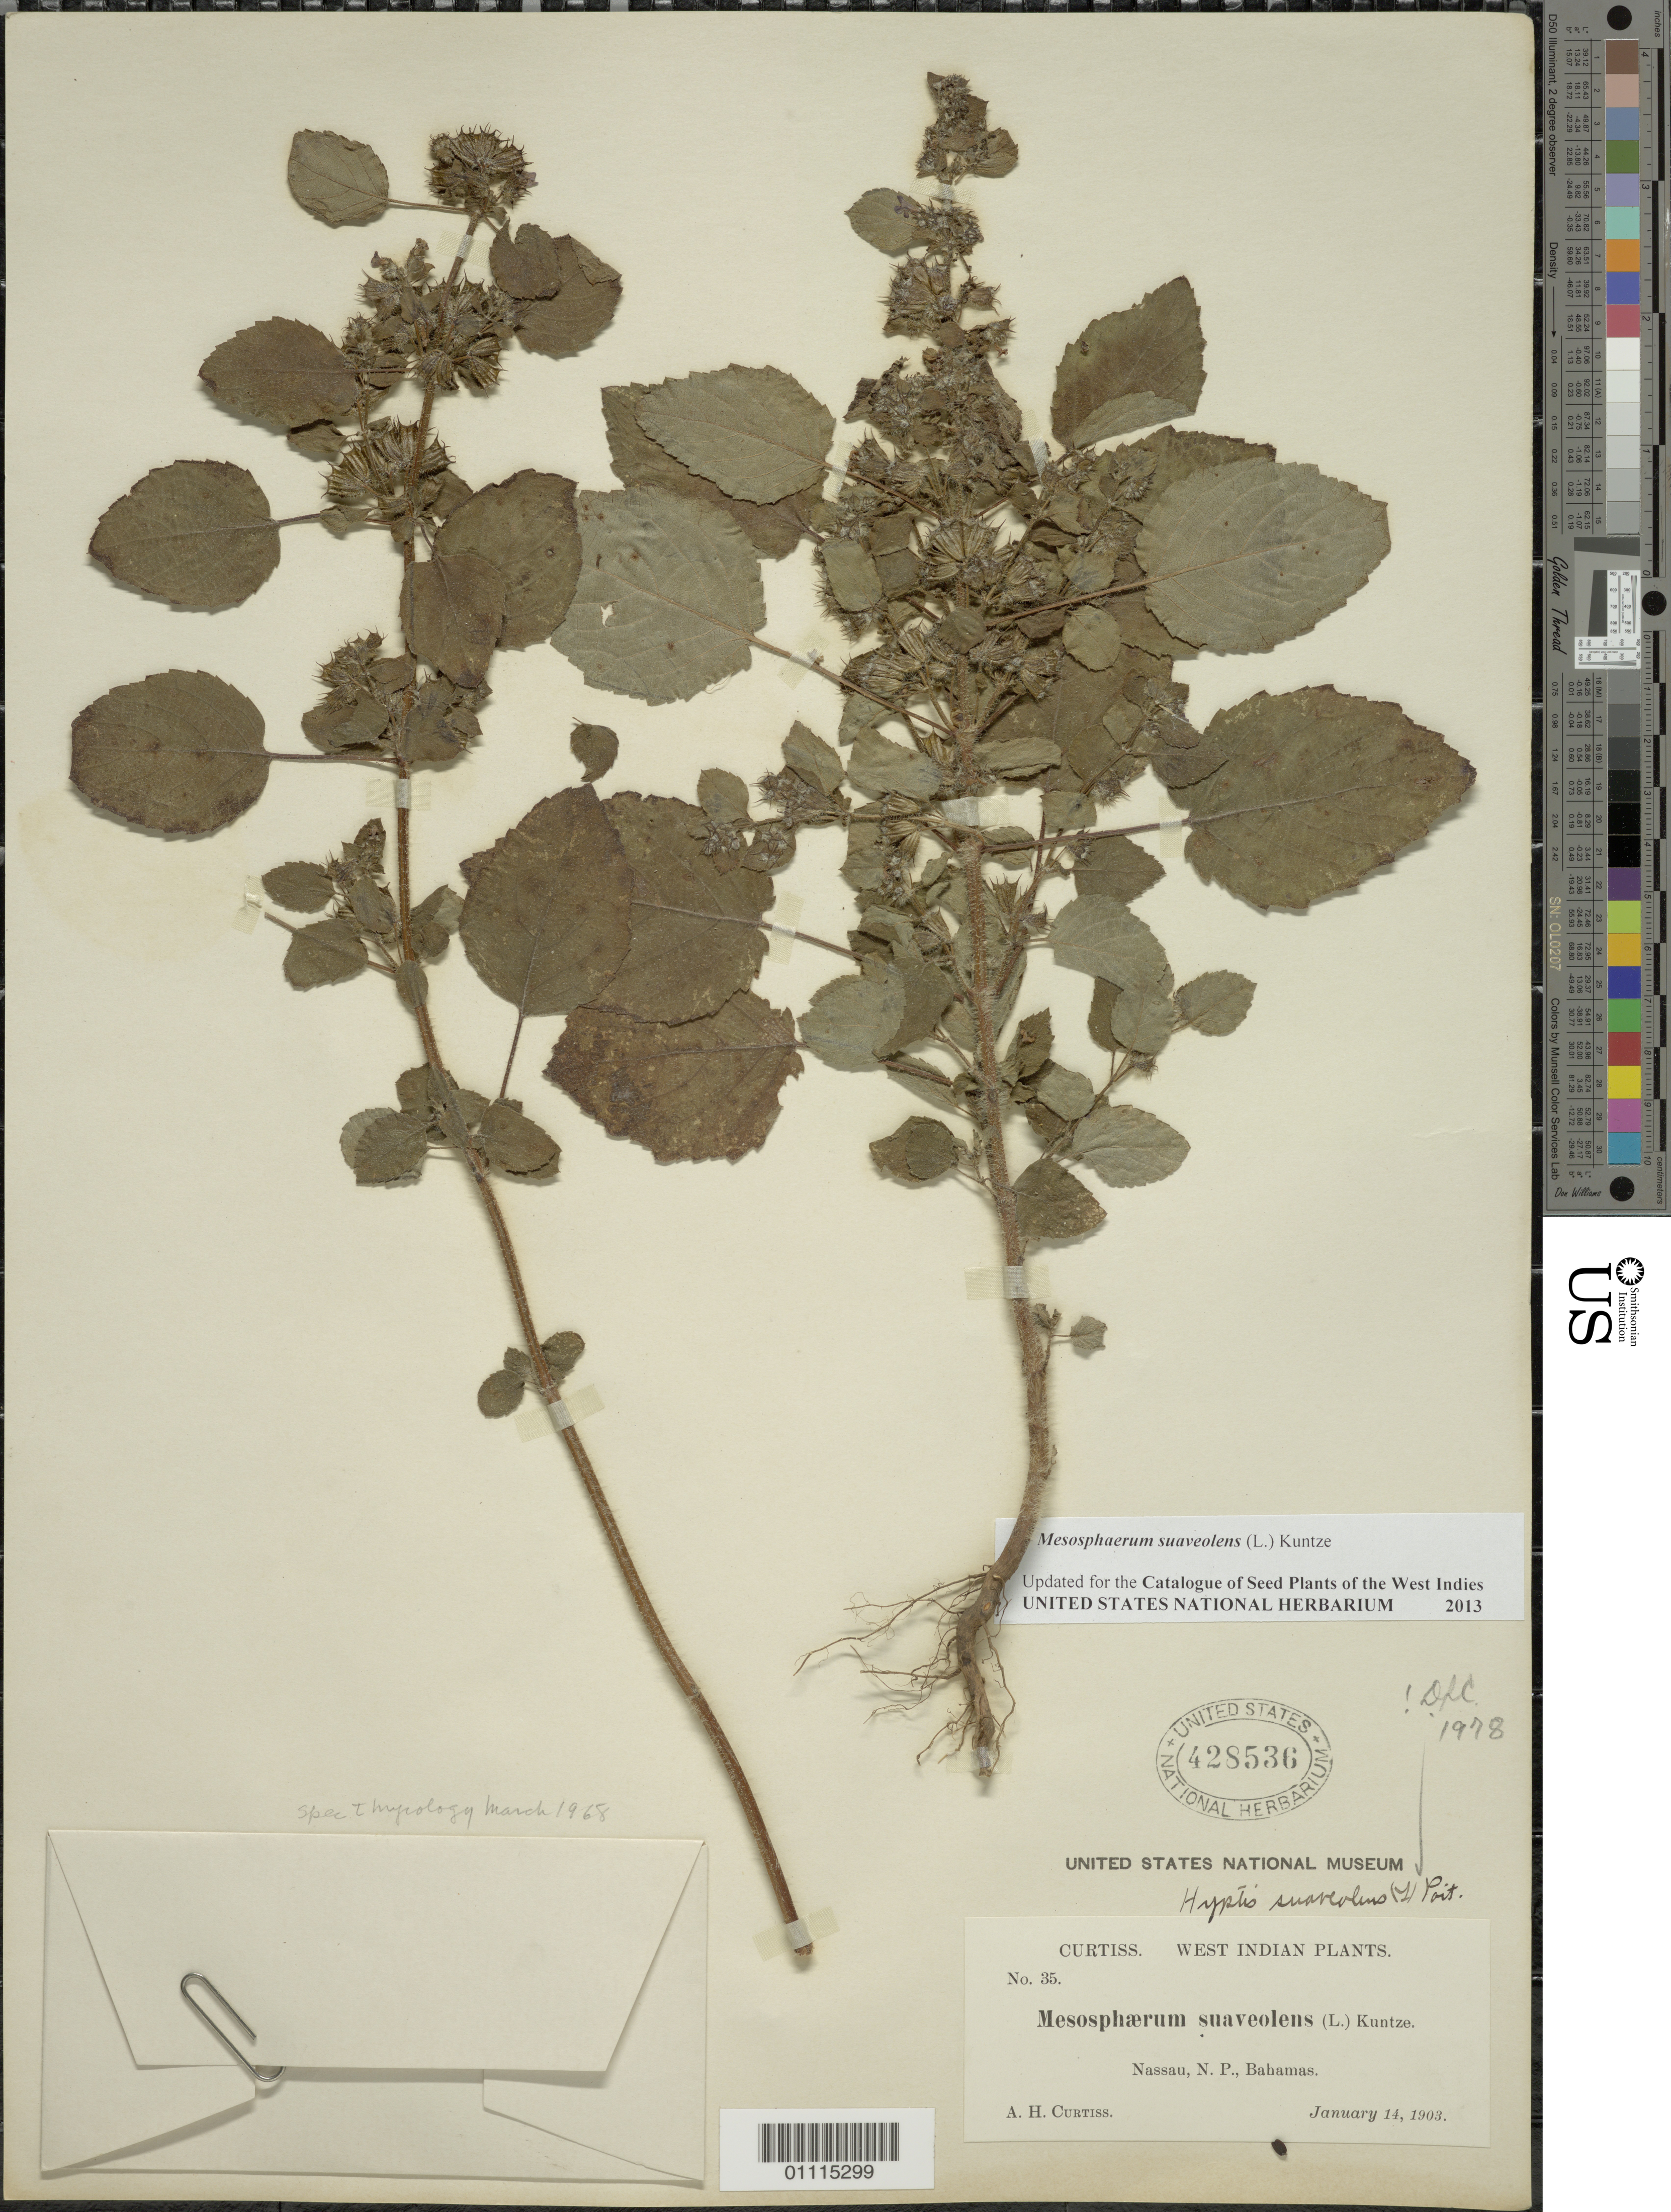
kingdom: Plantae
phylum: Tracheophyta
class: Magnoliopsida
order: Lamiales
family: Lamiaceae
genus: Mesosphaerum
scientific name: Mesosphaerum suaveolens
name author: (L.) Kuntze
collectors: A. H. Curtiss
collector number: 35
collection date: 1903-01-14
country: Bahamas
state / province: New Providence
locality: Nassau.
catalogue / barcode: US 428536